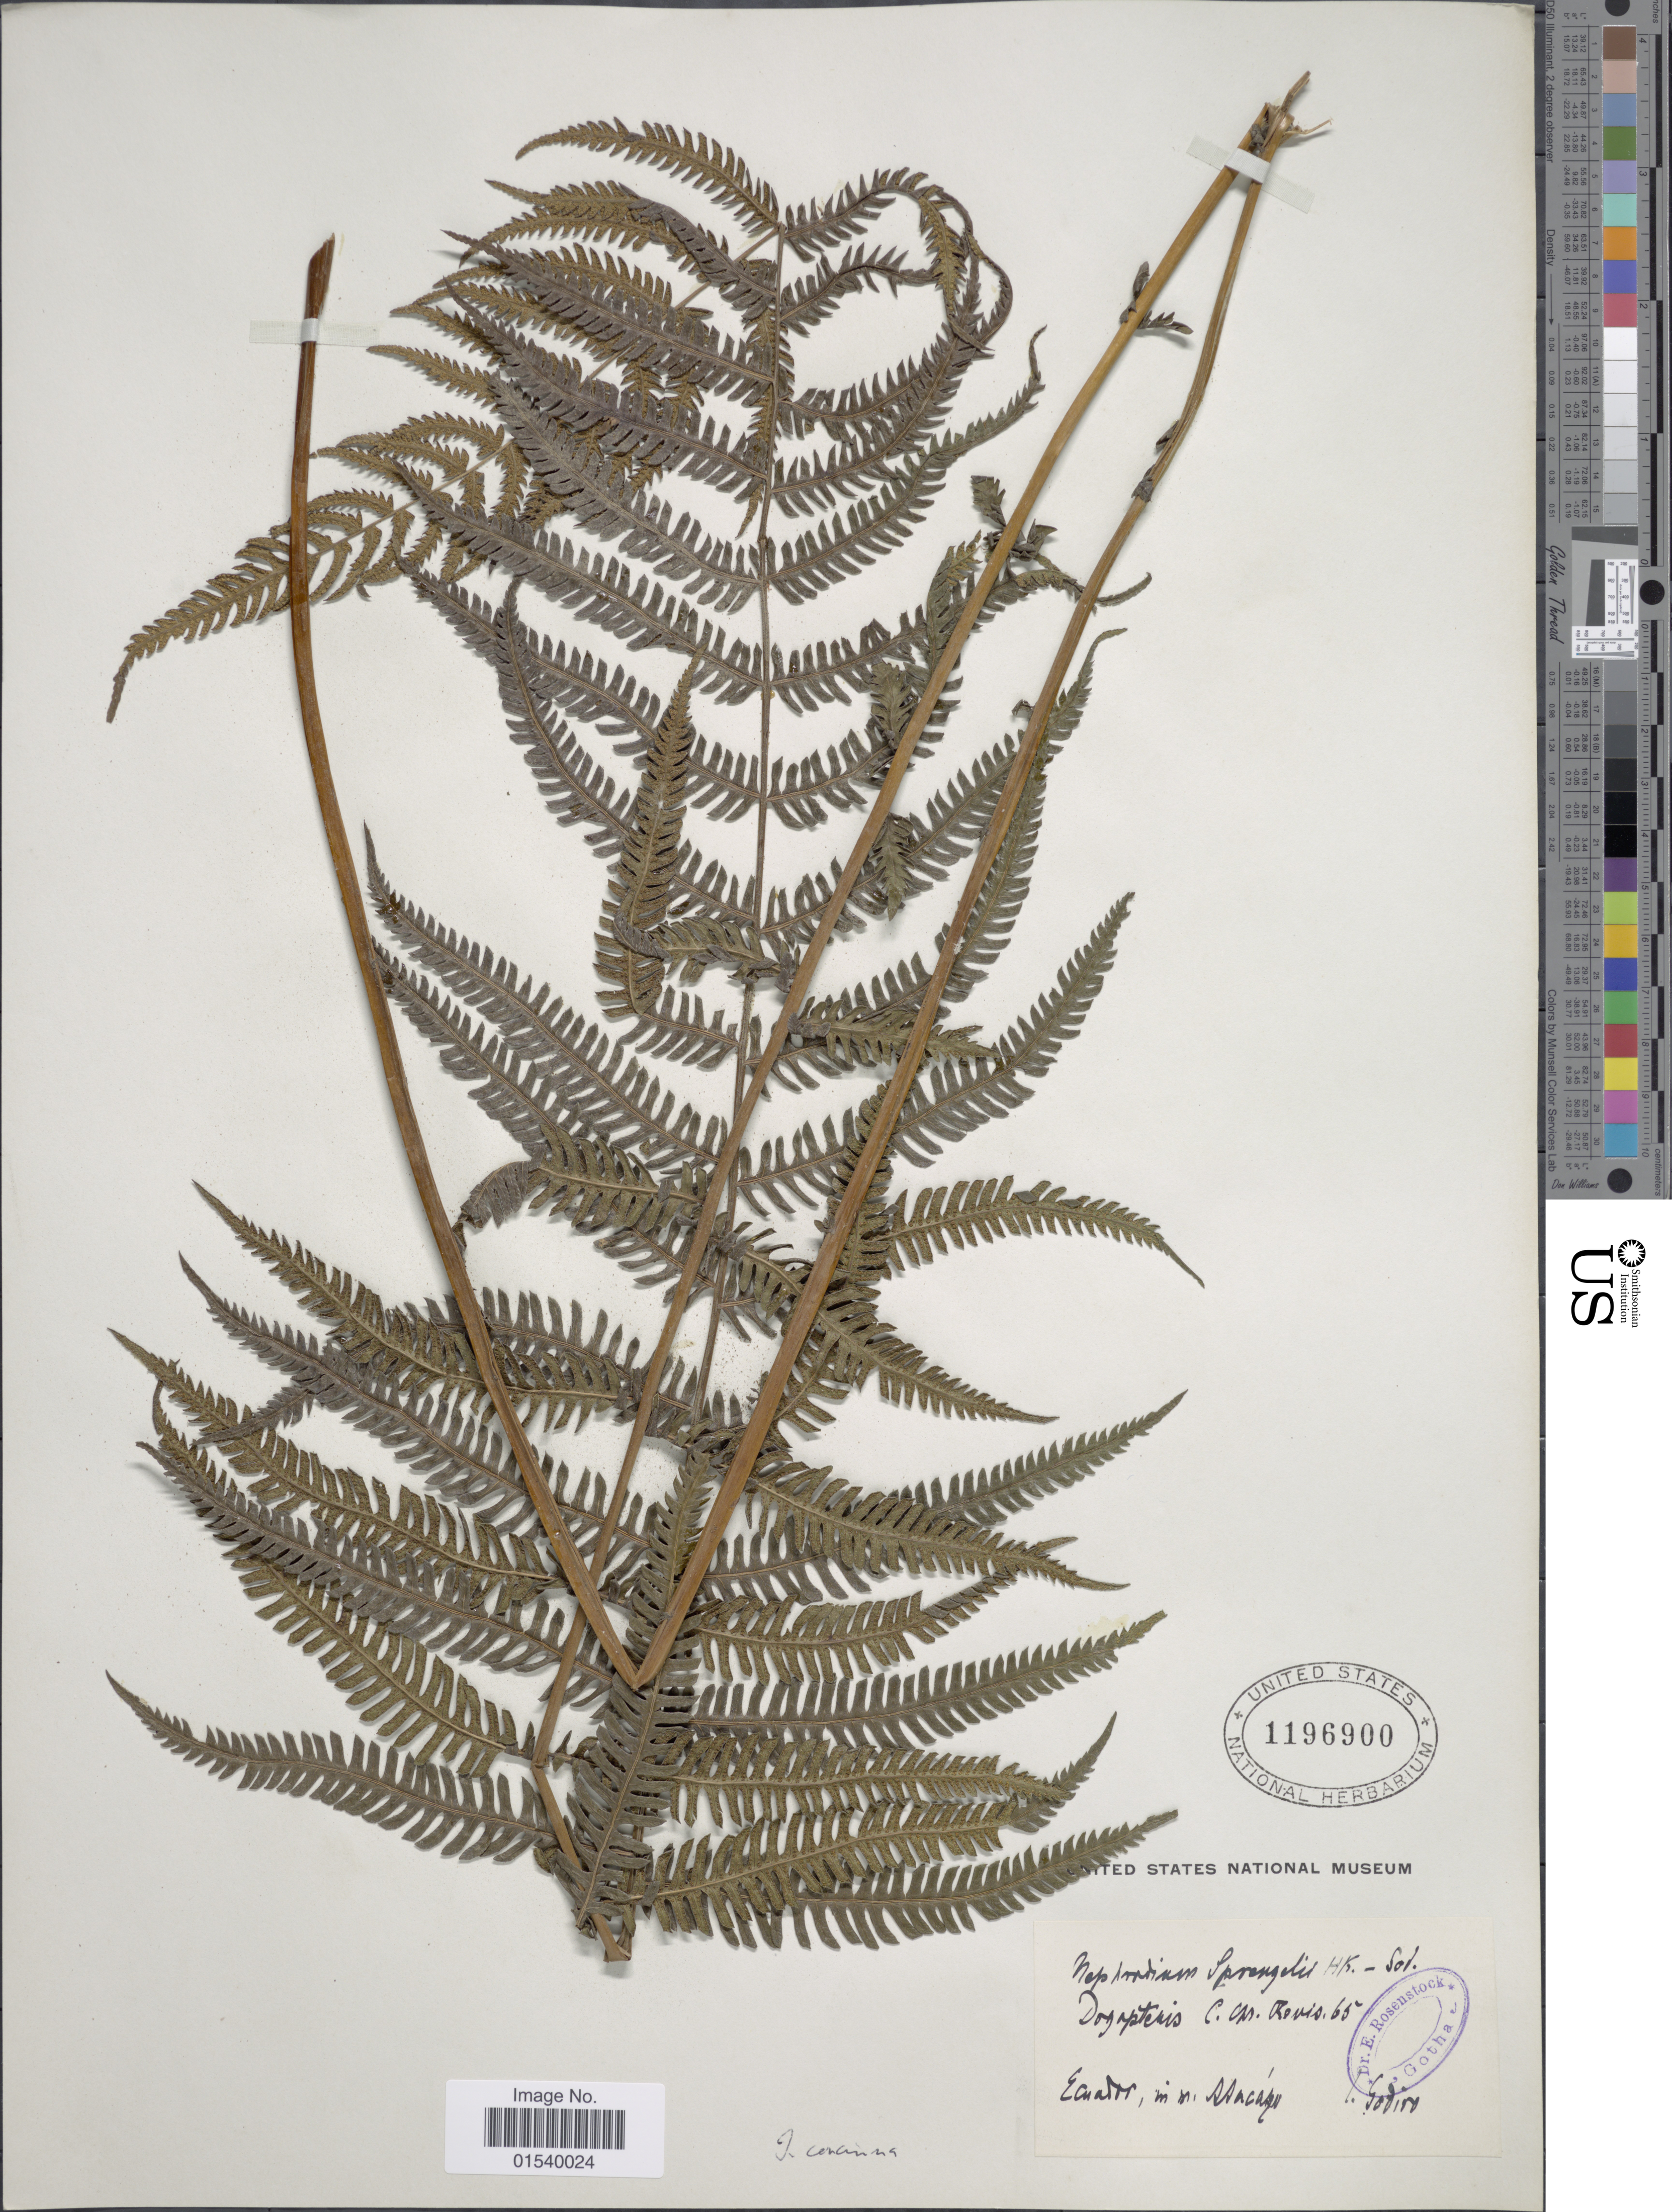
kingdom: Plantae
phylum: Tracheophyta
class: Polypodiopsida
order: Polypodiales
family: Thelypteridaceae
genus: Amauropelta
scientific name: Amauropelta concinna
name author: (Willd.) Pic. Serm.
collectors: Sodiro, --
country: Ecuador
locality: In m. Atacazo [interpreted]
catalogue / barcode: US 1196900